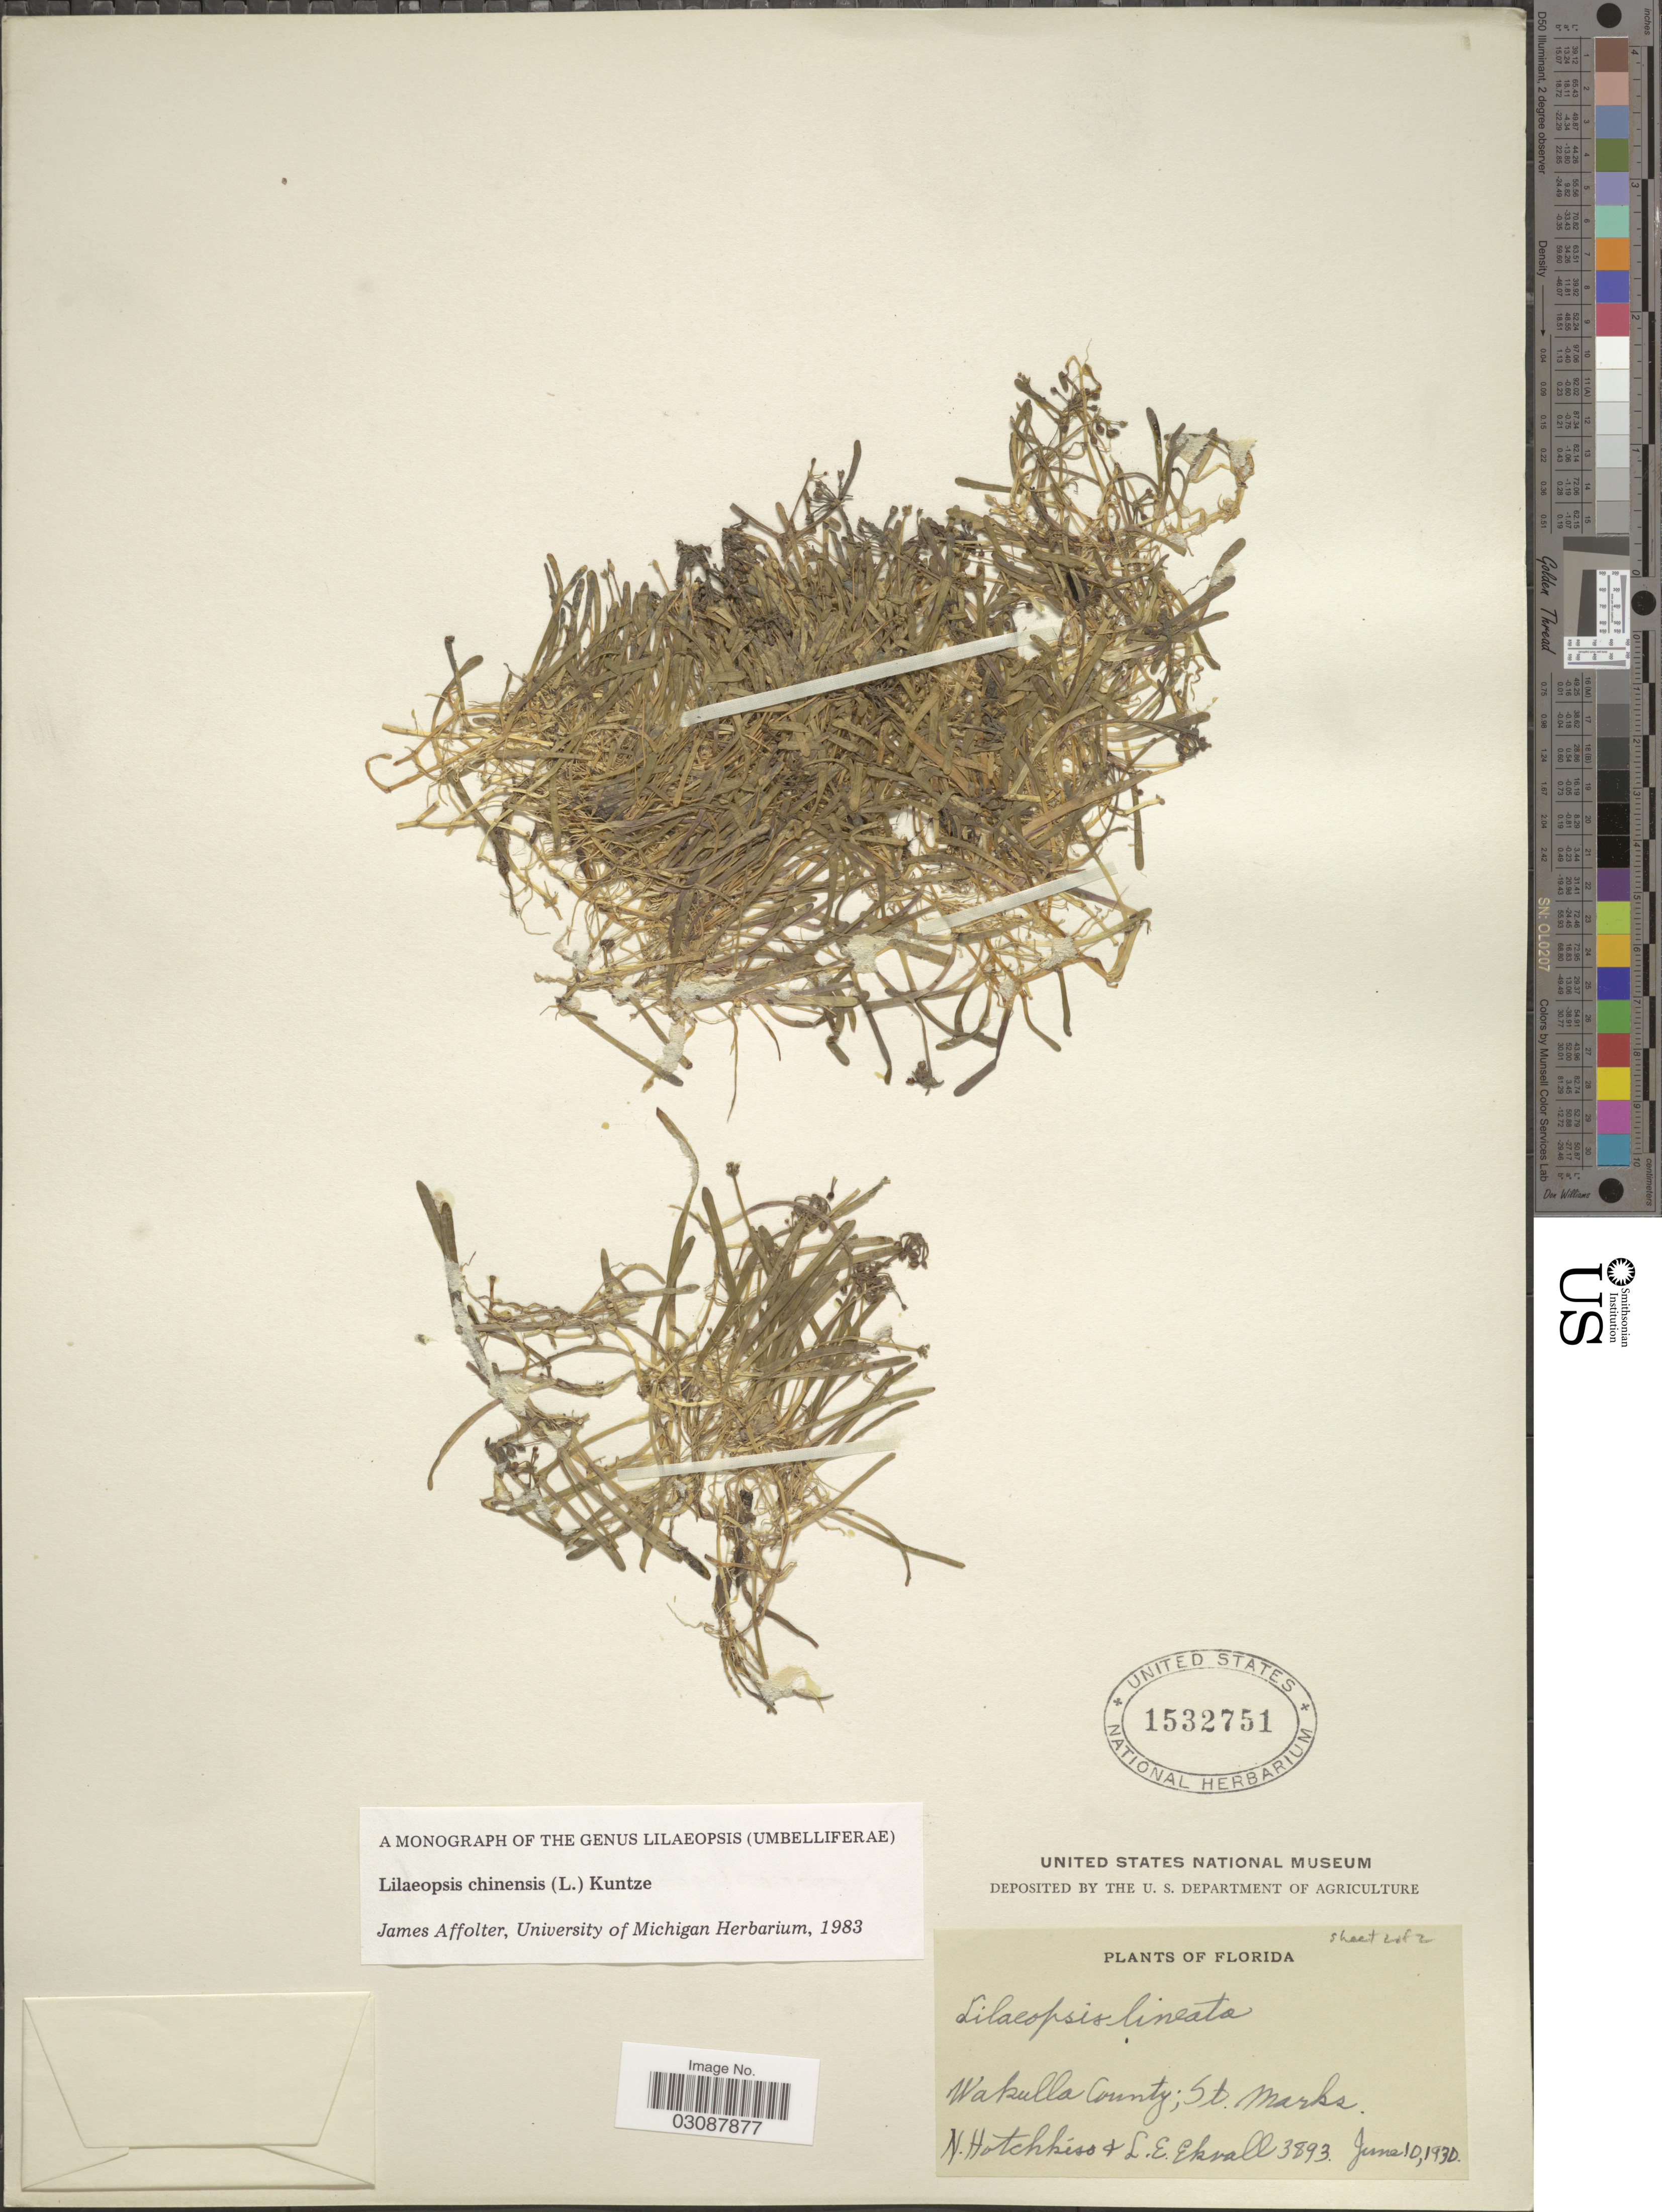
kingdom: Plantae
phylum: Tracheophyta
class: Magnoliopsida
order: Apiales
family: Apiaceae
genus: Lilaeopsis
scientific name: Lilaeopsis chinensis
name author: (L.) Kuntze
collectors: N. Hothckiss & L. Ekvall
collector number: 3893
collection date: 1930-06-10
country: United States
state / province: Florida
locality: Wakulla County; St. Marks.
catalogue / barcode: US 1532751